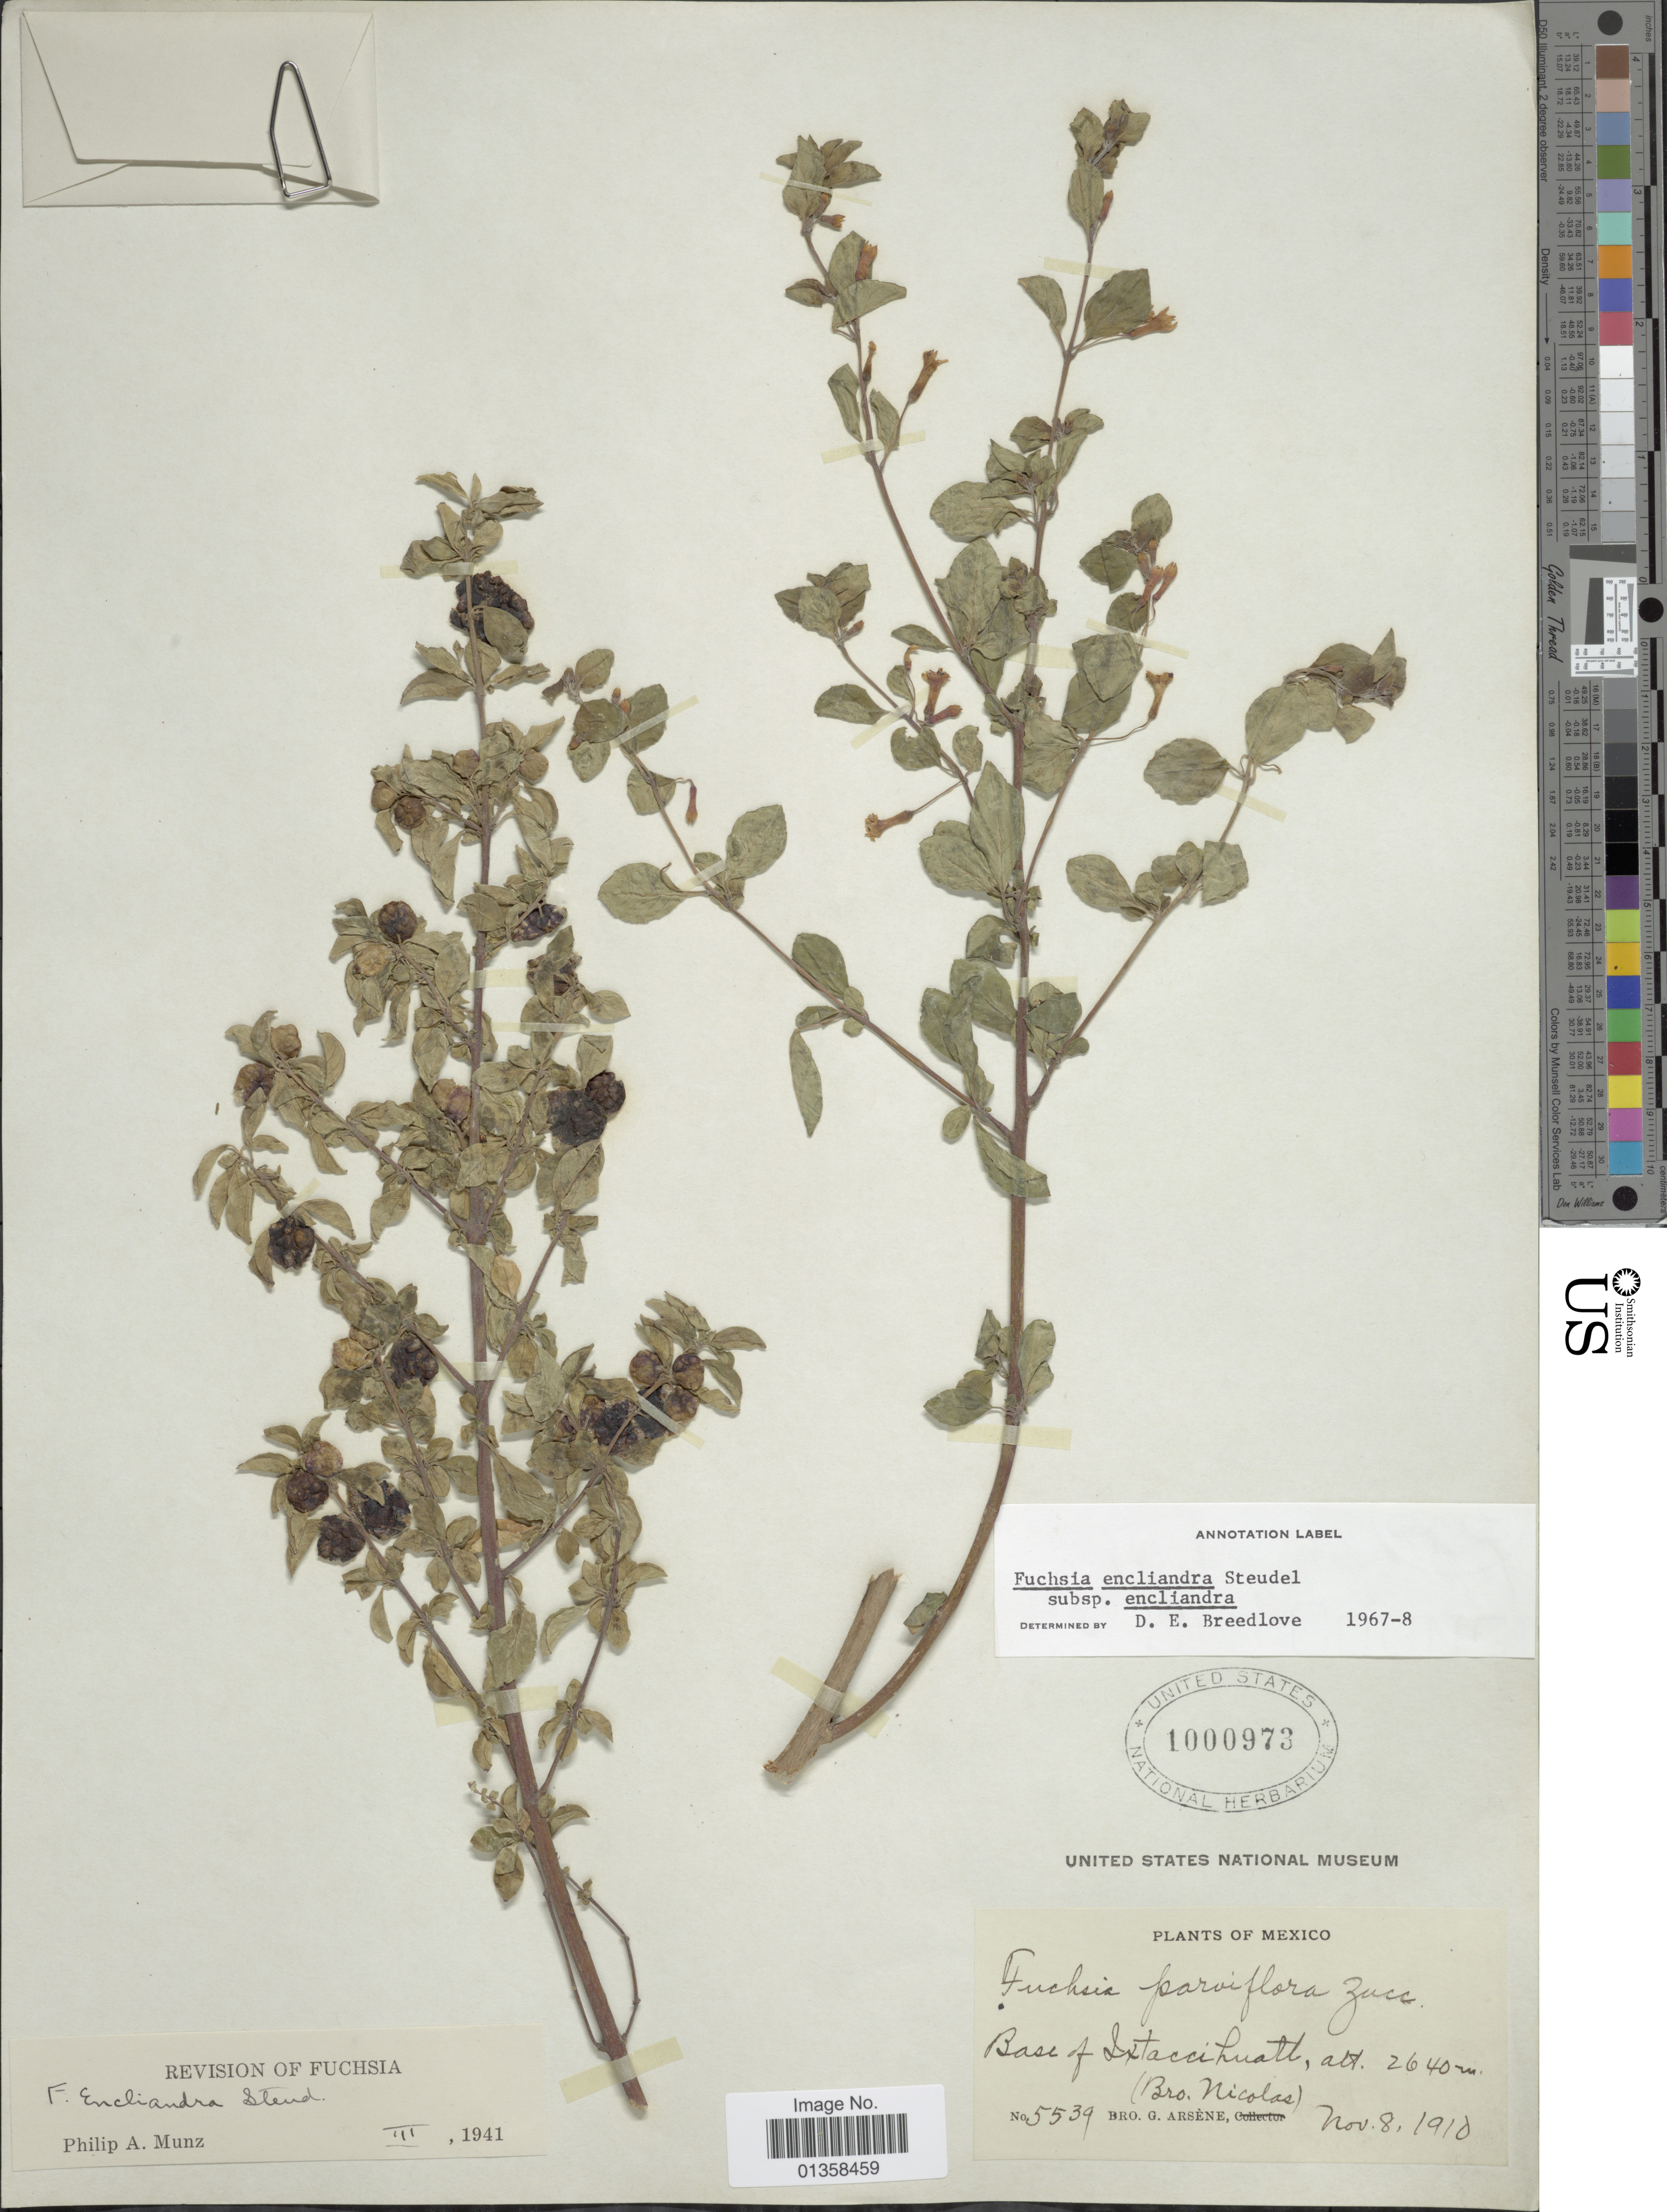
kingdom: Plantae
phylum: Tracheophyta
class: Magnoliopsida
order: Myrtales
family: Onagraceae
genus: Fuchsia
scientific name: Fuchsia encliandra subsp. encliandra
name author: Steud.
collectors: Bro. G. Arsène & B. Nicolas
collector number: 5539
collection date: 1910-11-08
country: Mexico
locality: Base of Ixtaccihualt,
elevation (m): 2640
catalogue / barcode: US 1000973